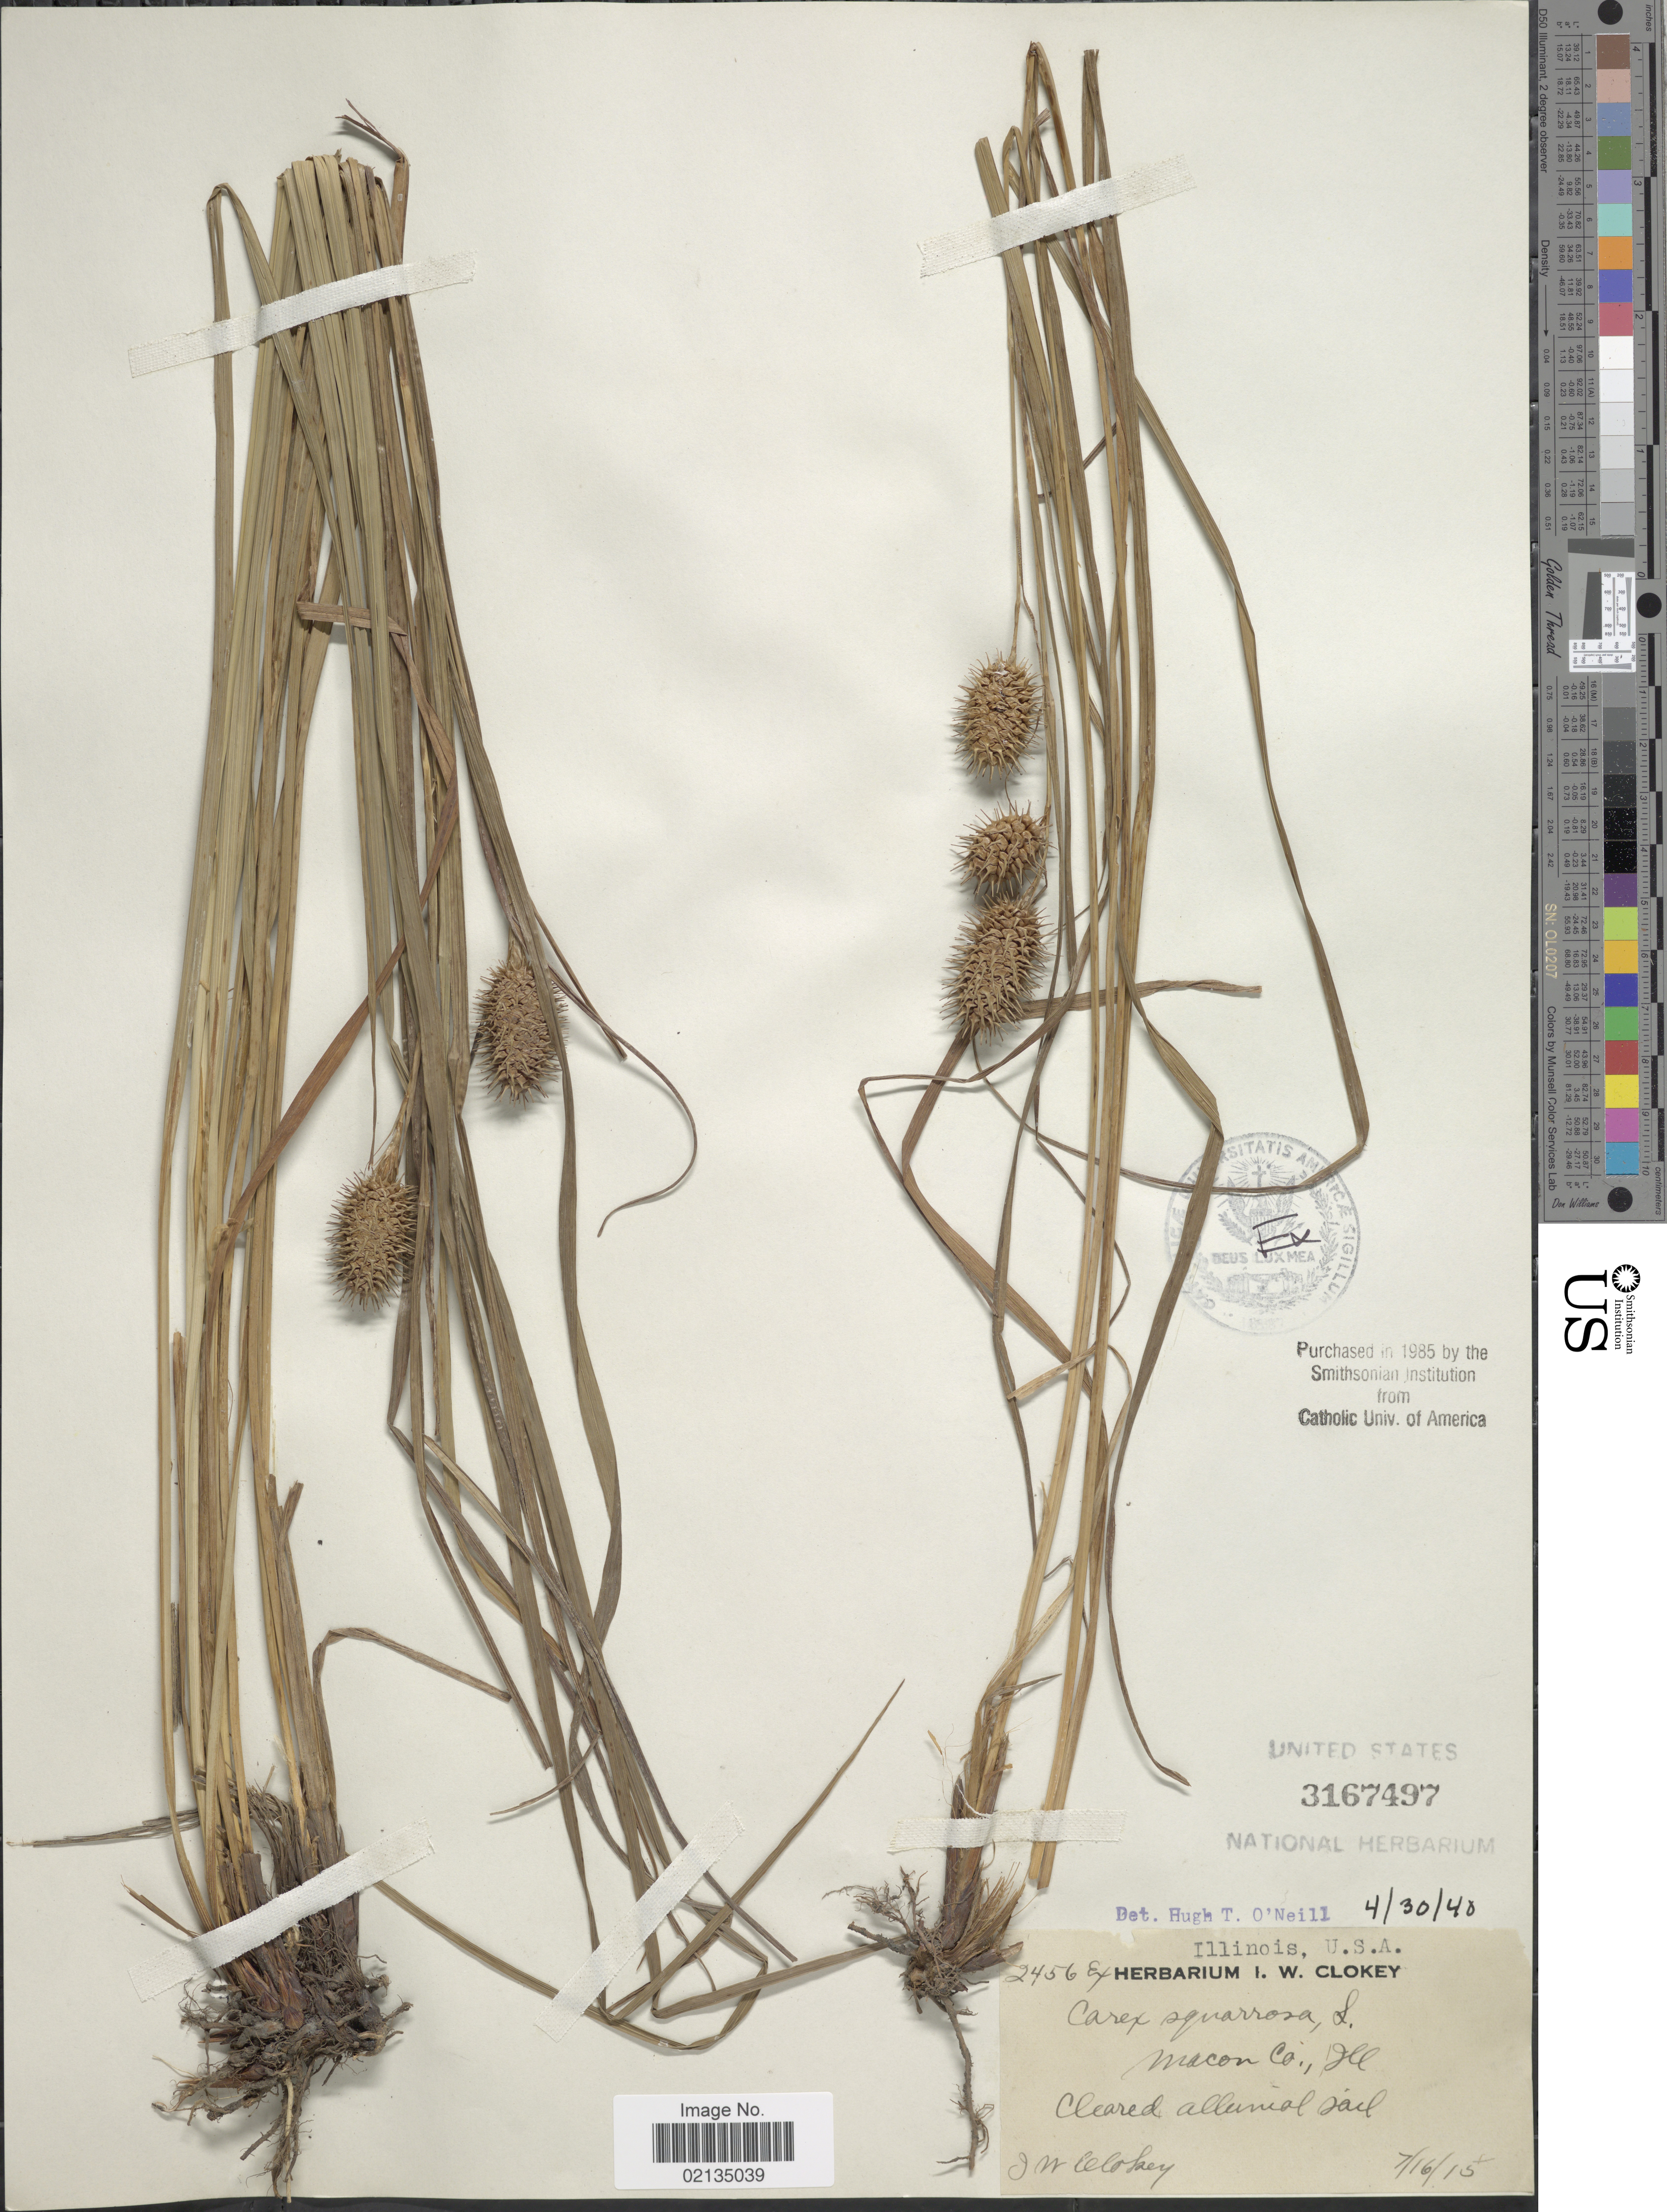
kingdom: Plantae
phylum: Tracheophyta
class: Liliopsida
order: Poales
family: Cyperaceae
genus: Carex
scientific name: Carex squarrosa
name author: L.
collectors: I. W. Clokey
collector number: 2456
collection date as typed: Transcribed d/m/y: 16/7/15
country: United States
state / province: Illinois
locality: Macon Co.,Ill. Cleared alluvial Soil.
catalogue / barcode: US 3167497